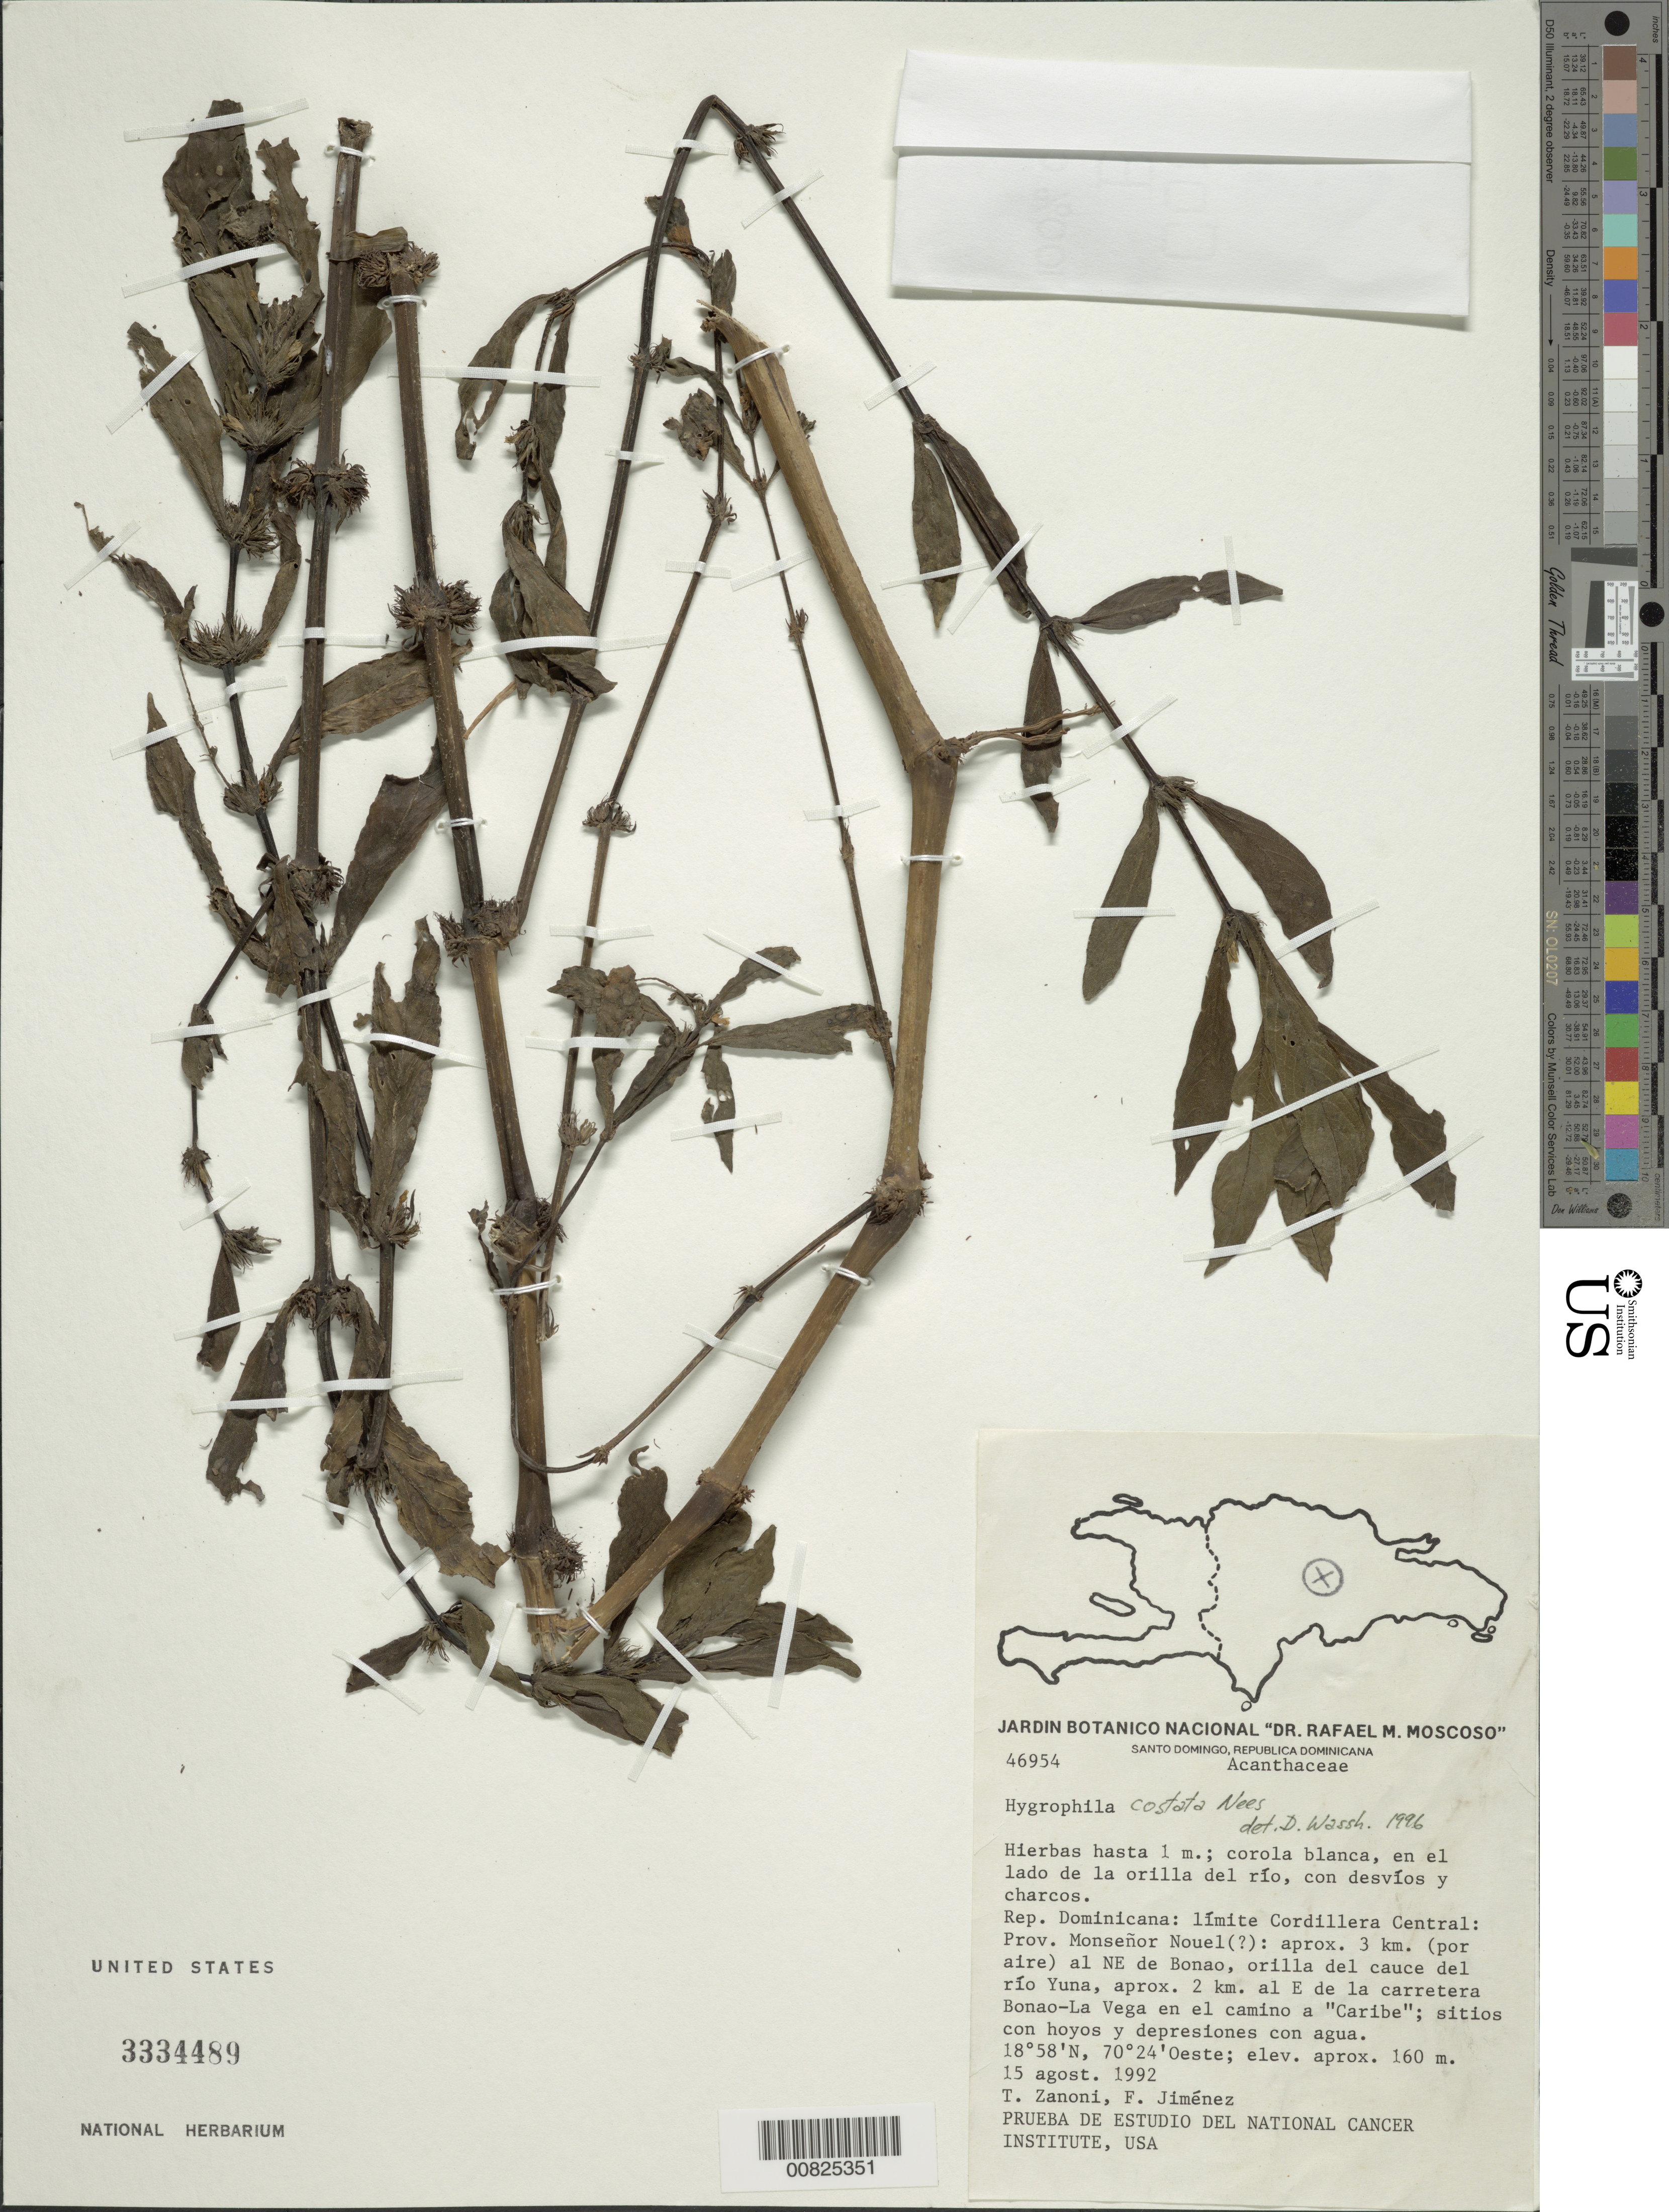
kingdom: Plantae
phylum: Tracheophyta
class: Magnoliopsida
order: Lamiales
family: Acanthaceae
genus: Hygrophila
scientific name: Hygrophila costata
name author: Nees & T. Nees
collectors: T. A. Zanoni & F. Jiménez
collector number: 46954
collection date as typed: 15 Aug 1992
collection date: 1992-08-15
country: Dominican Republic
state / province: Monseñor Nouel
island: Hispaniola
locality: Límite Cordillera Central: aprox. 3 km (por aire) al NE de Bonao, orilla del cauce del Río Yuna, aprox. 2 km. Al E de la carretera Bonao-La Vega en el camino a "Caribe"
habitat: En el lado de la orilla del río, con desvíos y charcos; sitios con hoyos y depresiones con agua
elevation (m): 160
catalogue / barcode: US 3334489